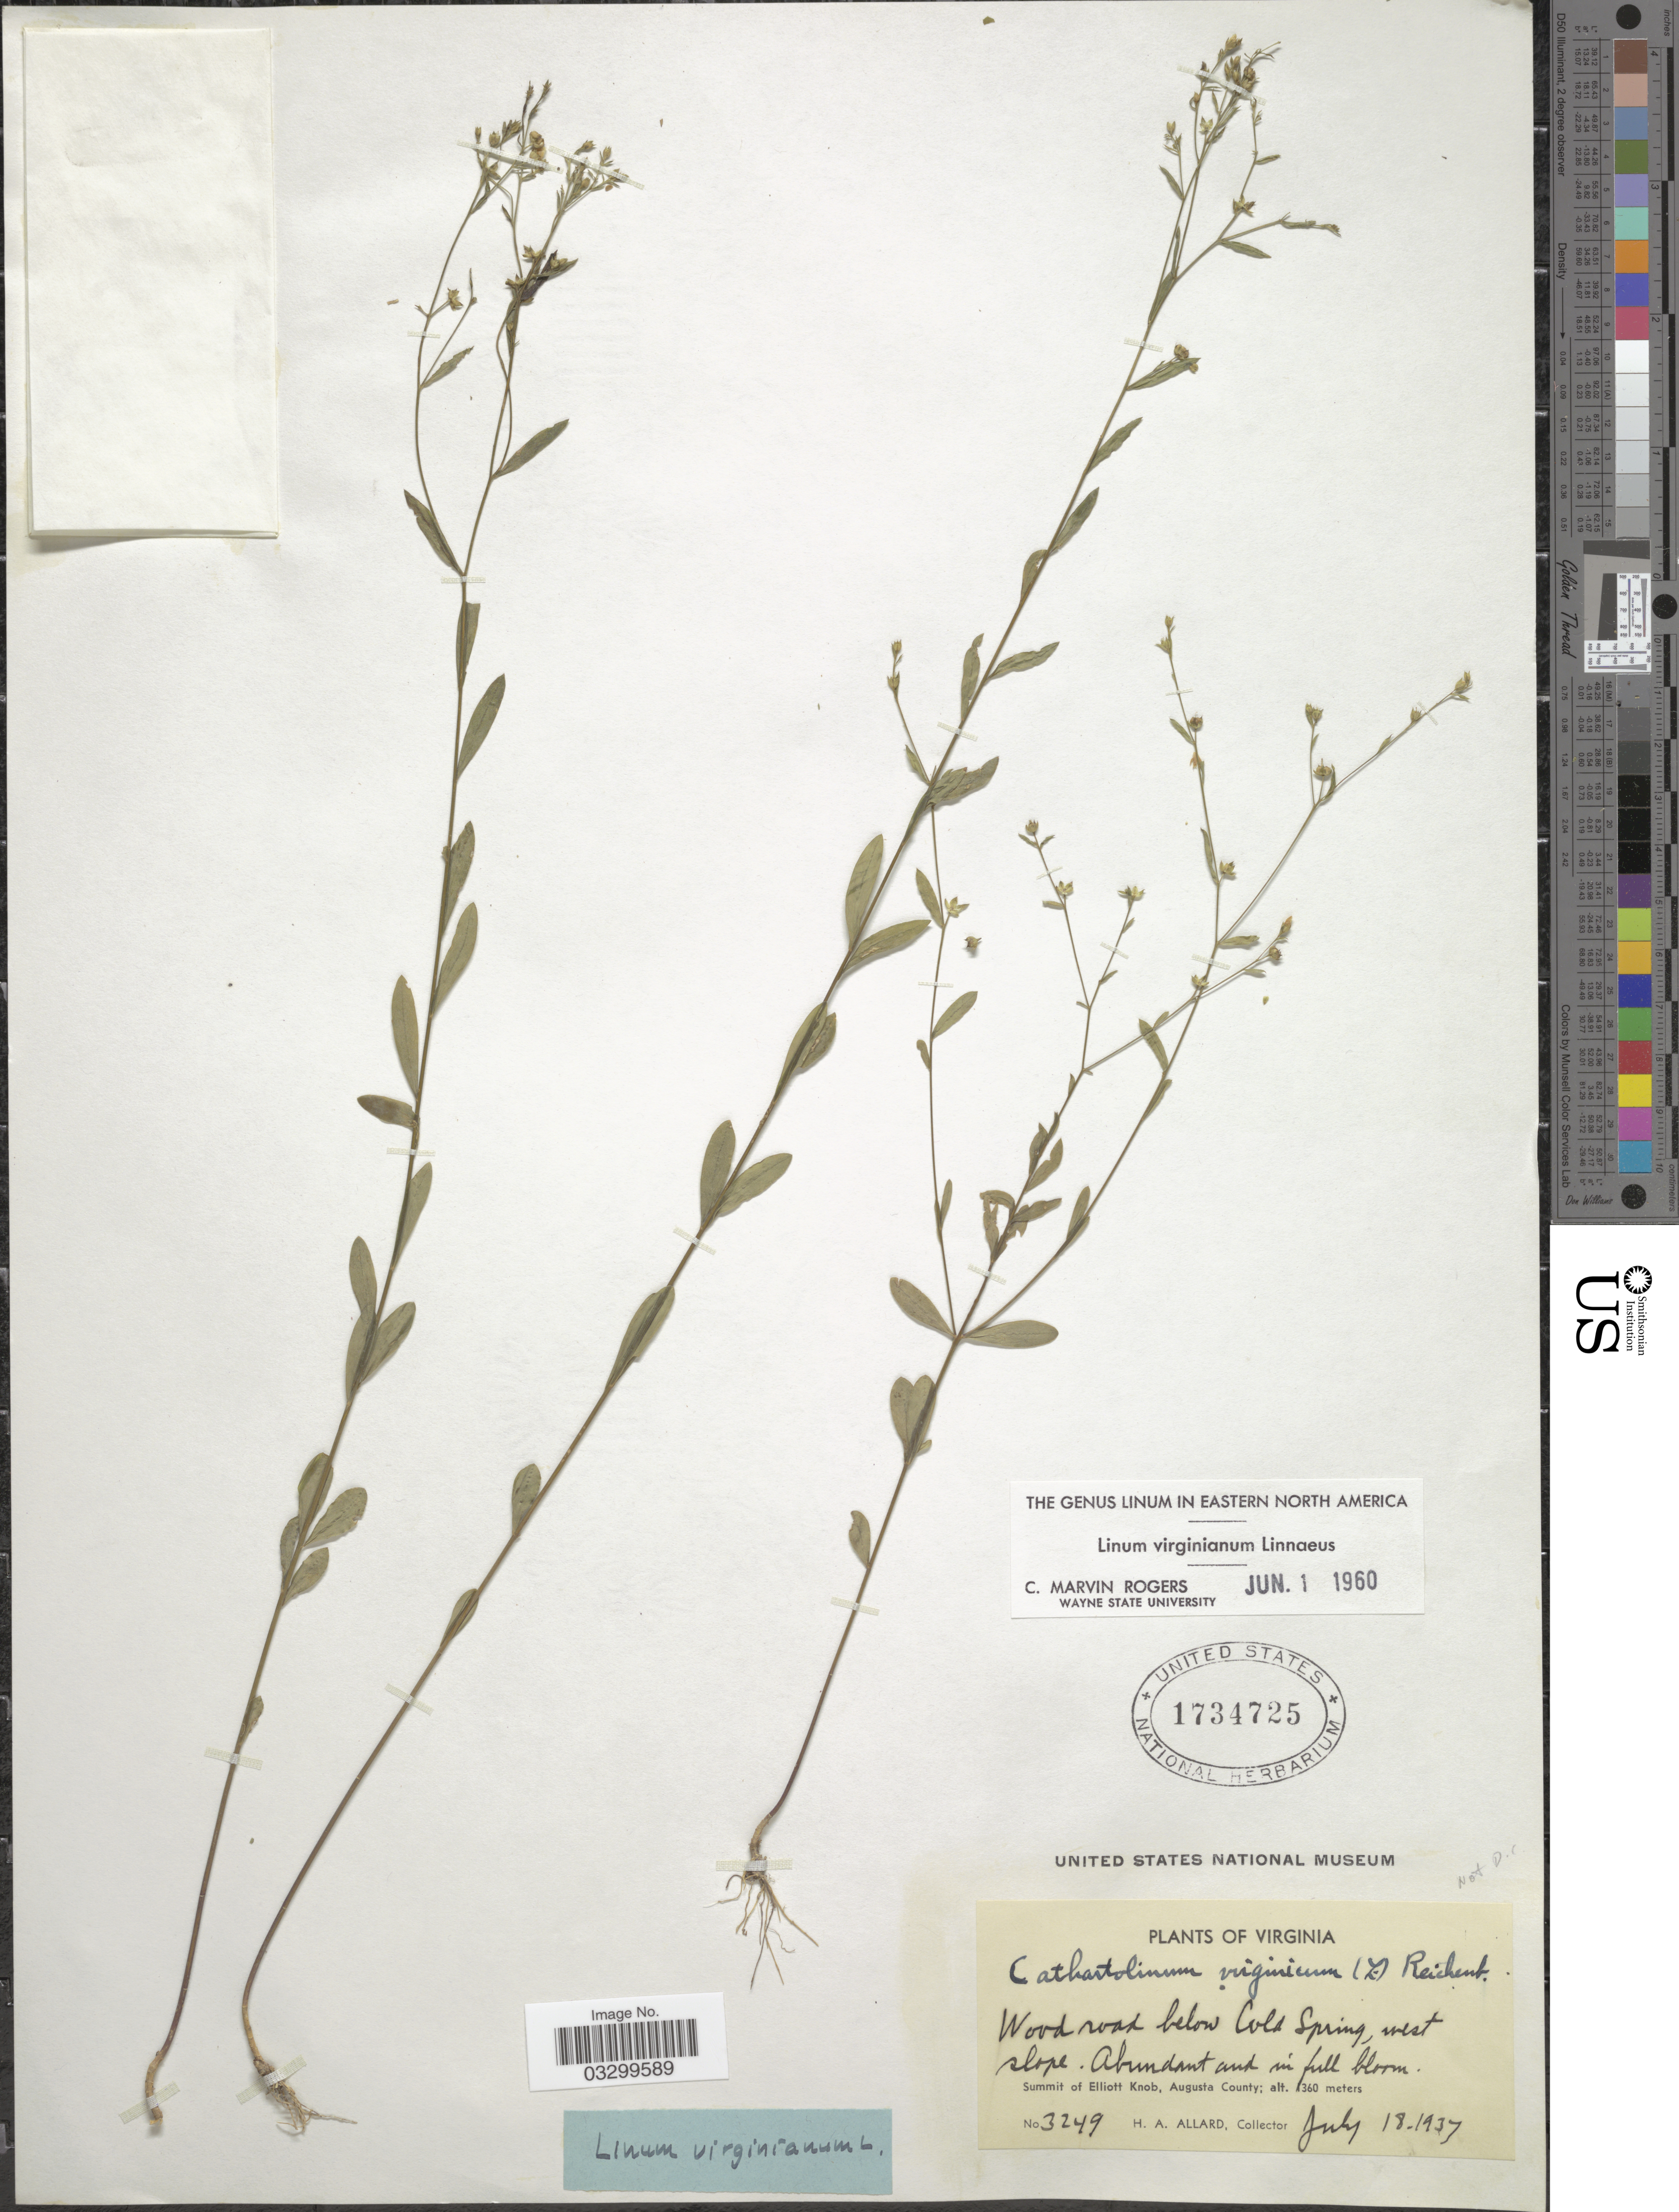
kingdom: Plantae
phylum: Tracheophyta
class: Magnoliopsida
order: Malpighiales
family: Linaceae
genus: Linum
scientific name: Linum virginianum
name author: L.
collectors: H. A. Allard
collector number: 3249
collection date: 1937-07-18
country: United States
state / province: Virginia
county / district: Augusta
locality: Wood road below Cold Spring, west slope, Summit of Elliott Knob, Augusta County.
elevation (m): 1360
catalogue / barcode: US 1734725